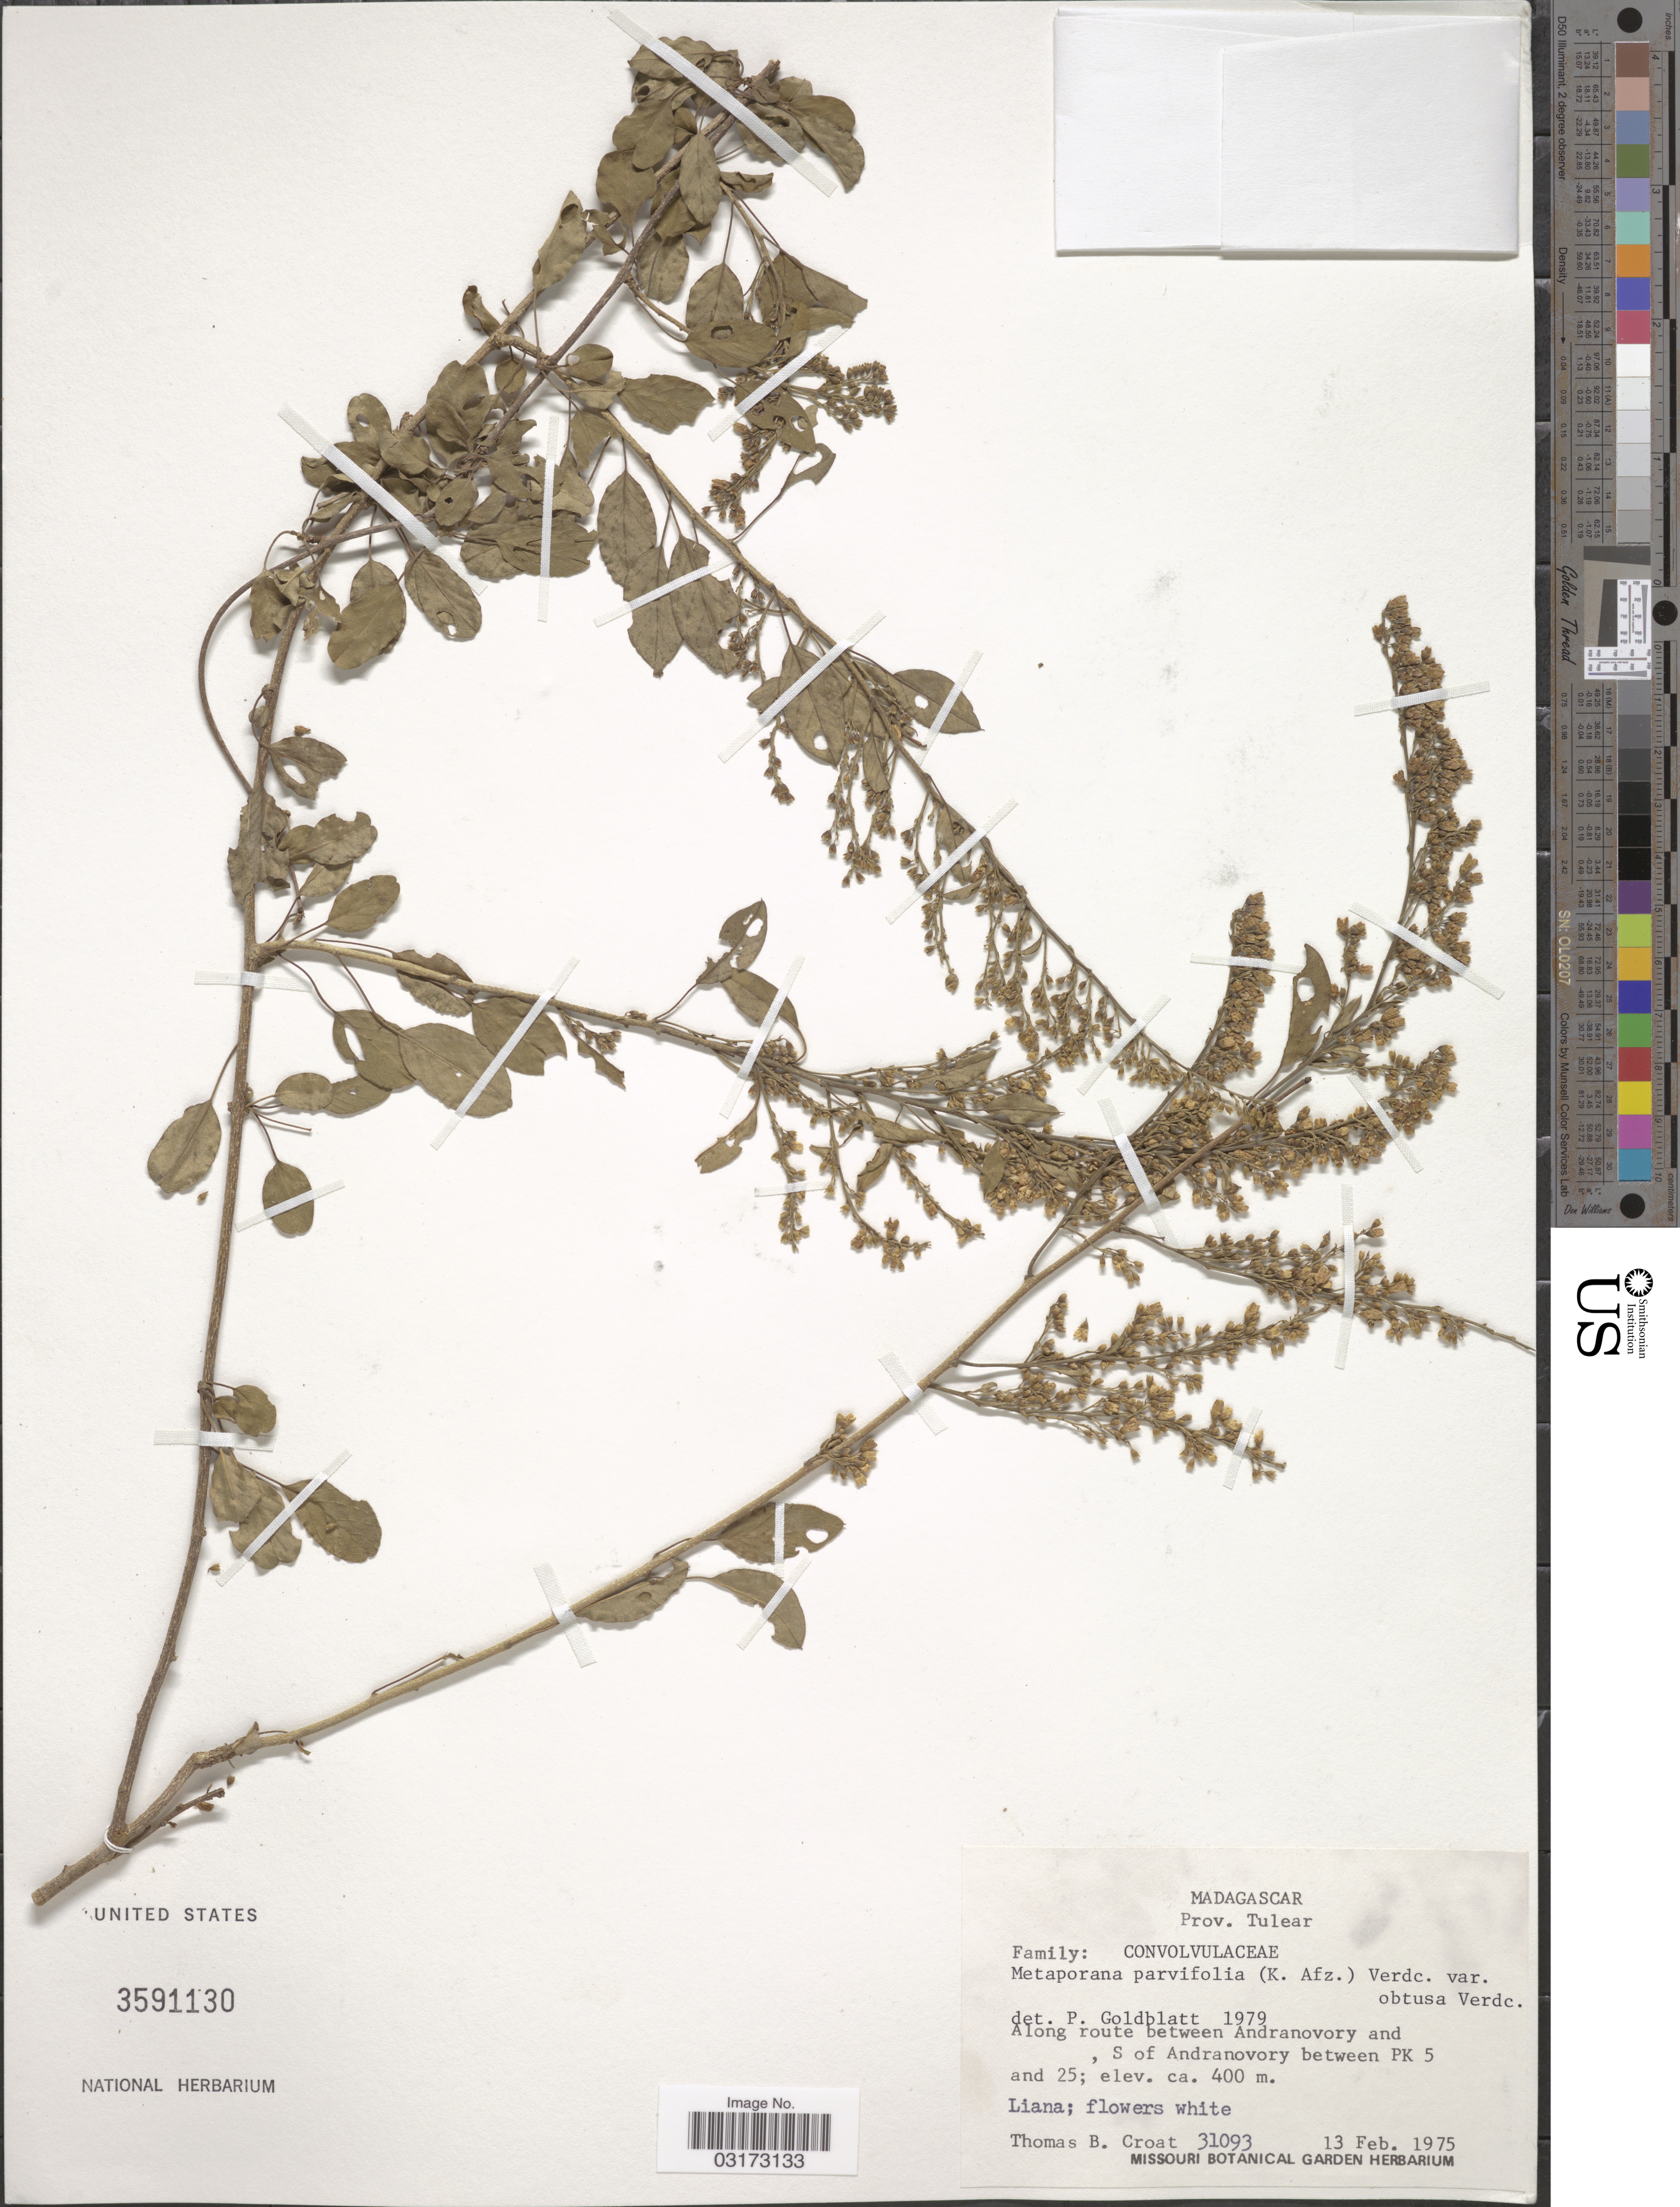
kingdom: Plantae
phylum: Tracheophyta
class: Magnoliopsida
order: Solanales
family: Convolvulaceae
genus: Metaporana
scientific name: Metaporana parvifolia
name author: (K. Afzel.) Verdc.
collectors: T. B. Croat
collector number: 31093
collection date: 1975-02-13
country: Madagascar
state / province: Atsimo-Andrefana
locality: Prov. Tulear. Along route between Andranovory and, S of Andranovory between PK 5 and 25.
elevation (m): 400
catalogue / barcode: US 3591130